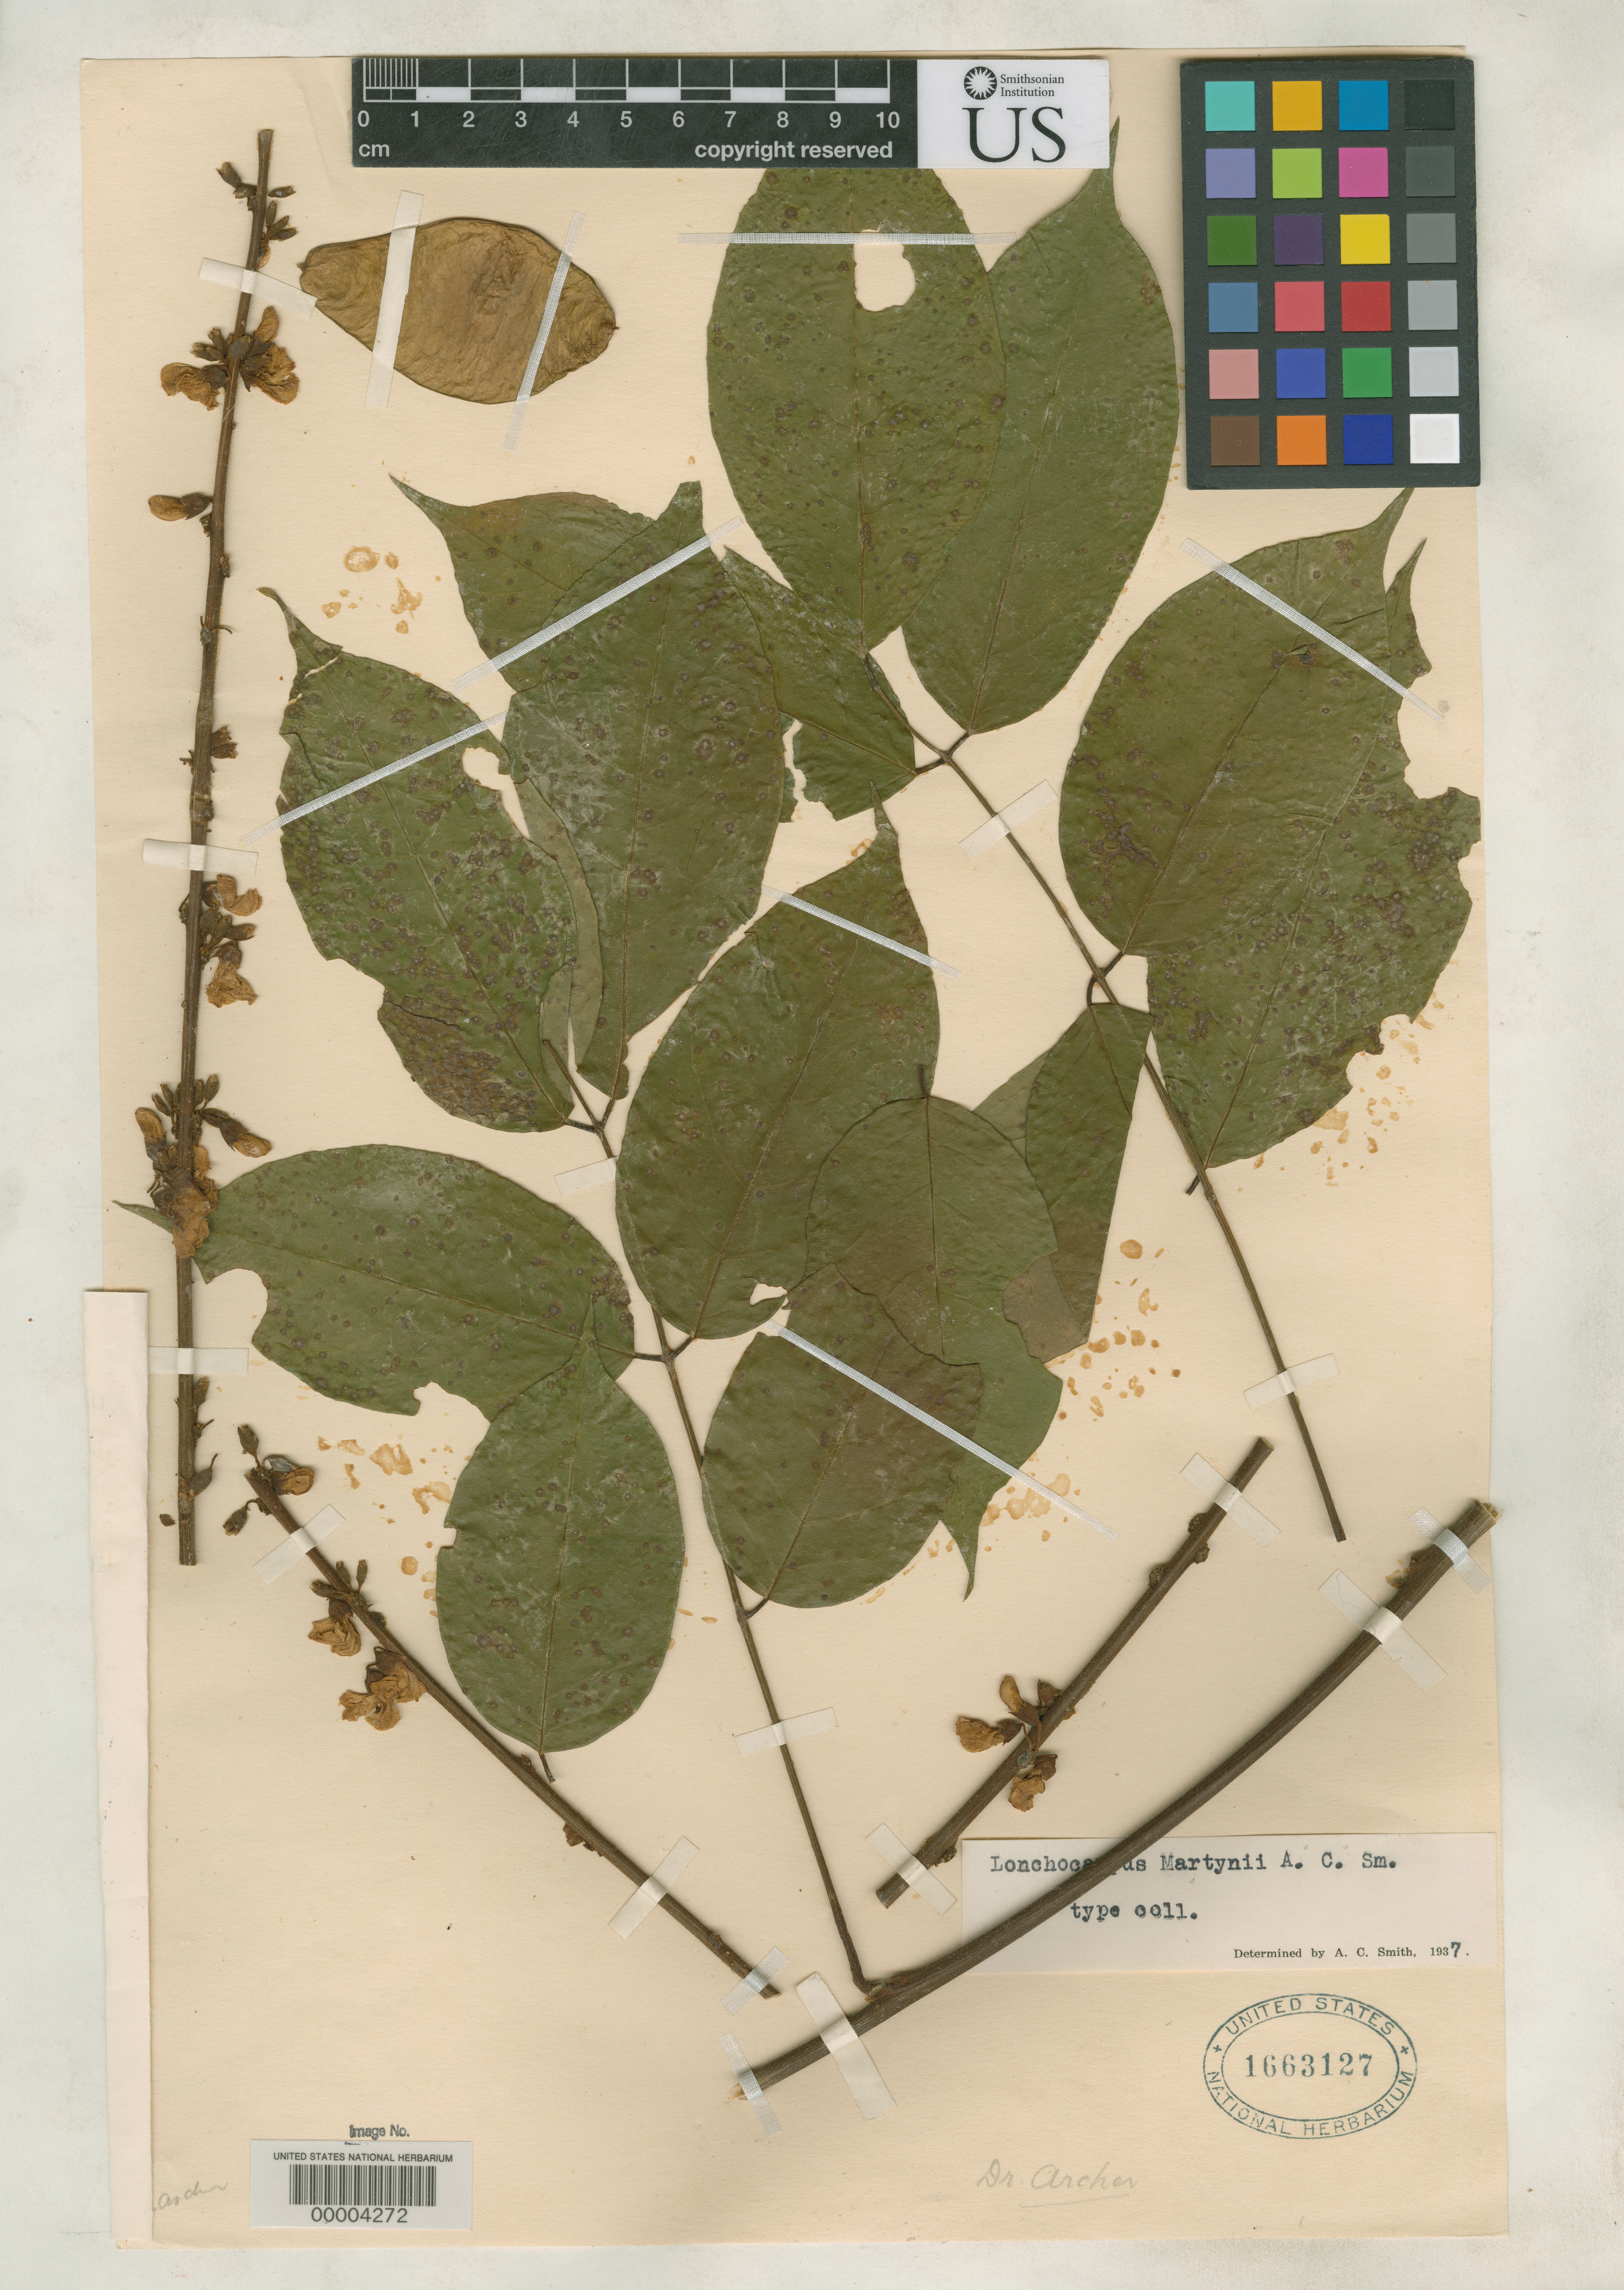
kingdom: Plantae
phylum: Tracheophyta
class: Magnoliopsida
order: Fabales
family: Fabaceae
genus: Lonchocarpus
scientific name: Lonchocarpus martynii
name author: A.C. Sm.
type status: Isotype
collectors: E. Martyn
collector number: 419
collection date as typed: Apr 1935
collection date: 1935-04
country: Guyana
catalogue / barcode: US 1663127